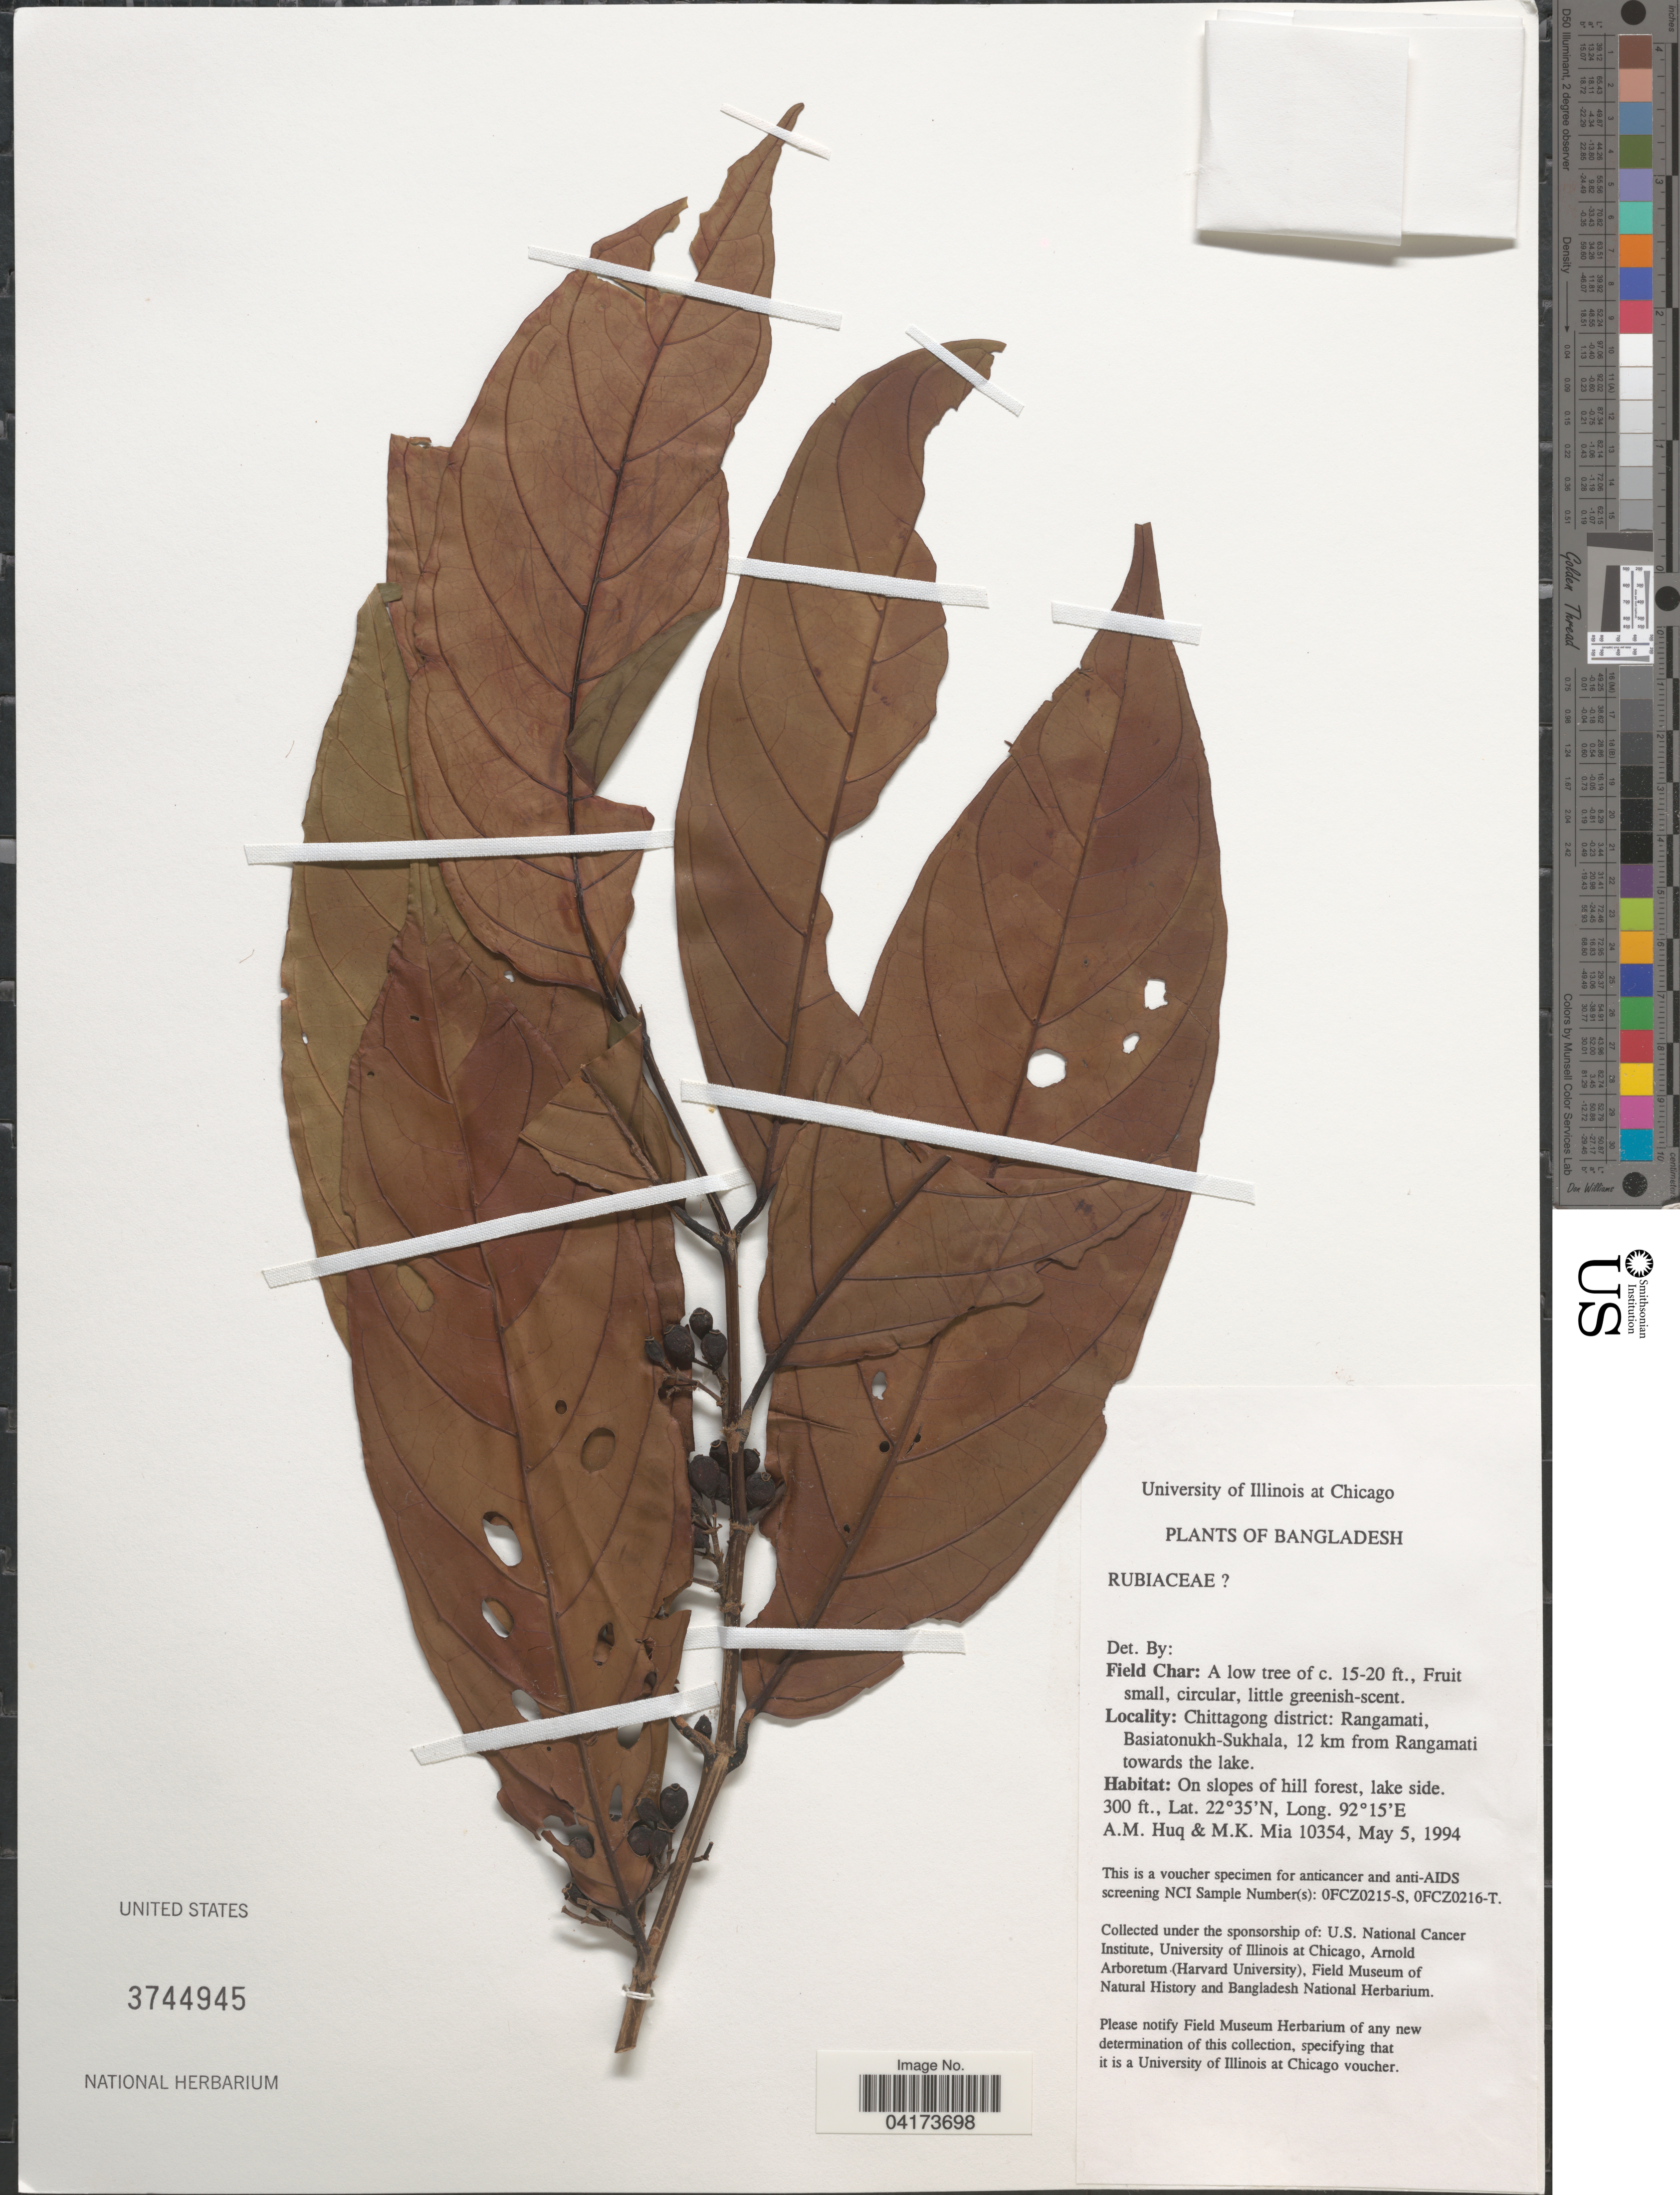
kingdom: Plantae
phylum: Tracheophyta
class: Magnoliopsida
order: Gentianales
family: Rubiaceae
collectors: A. M. Huq & M. Mia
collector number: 10354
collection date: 1994-05-05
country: Bangladesh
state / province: Chittagong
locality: Chittagong district: Rangamati, Basiatonukh-Sukhala, 12 km from Rangamati towards the lake.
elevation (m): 91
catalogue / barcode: US 3744945